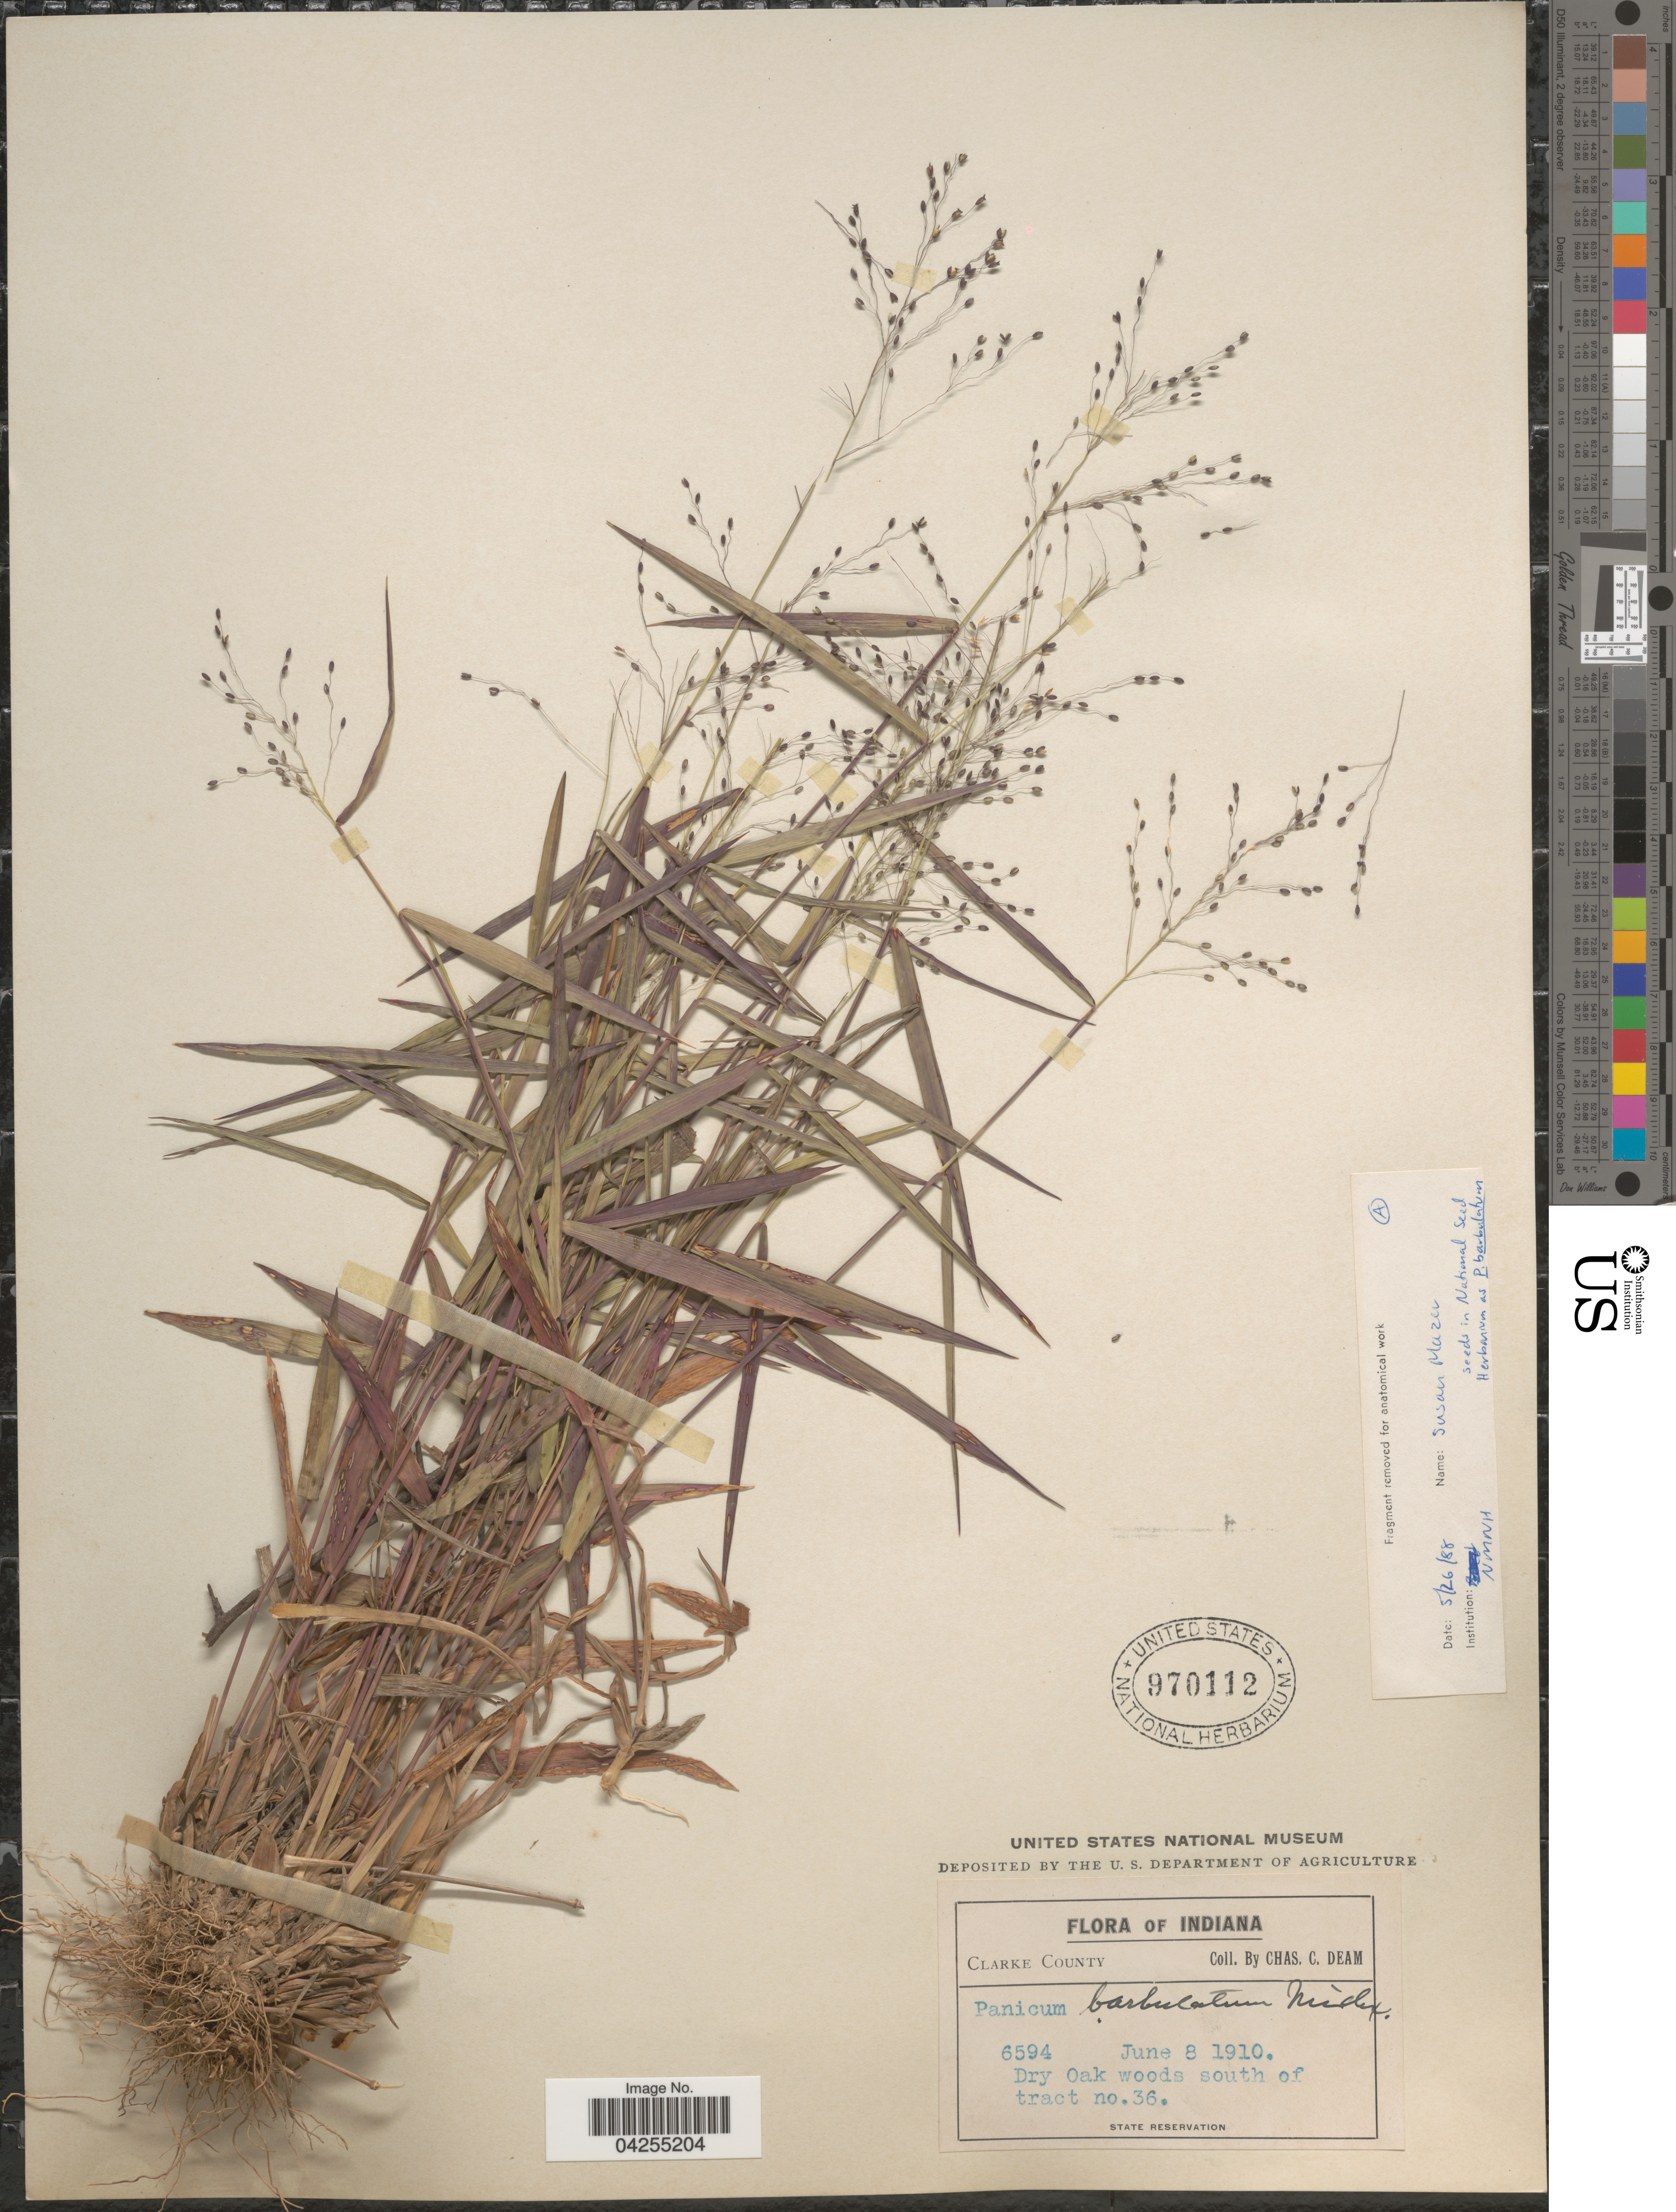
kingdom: Plantae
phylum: Tracheophyta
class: Liliopsida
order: Poales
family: Poaceae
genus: Dichanthelium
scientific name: Dichanthelium dichotomum var. dichotomum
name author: (L.) Gould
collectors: C. C. Deam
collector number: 6594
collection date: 1910-06-08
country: United States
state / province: Indiana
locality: Clarke County. Dry Oak woods south of tract no. 36. State Reservation.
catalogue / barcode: US 970112